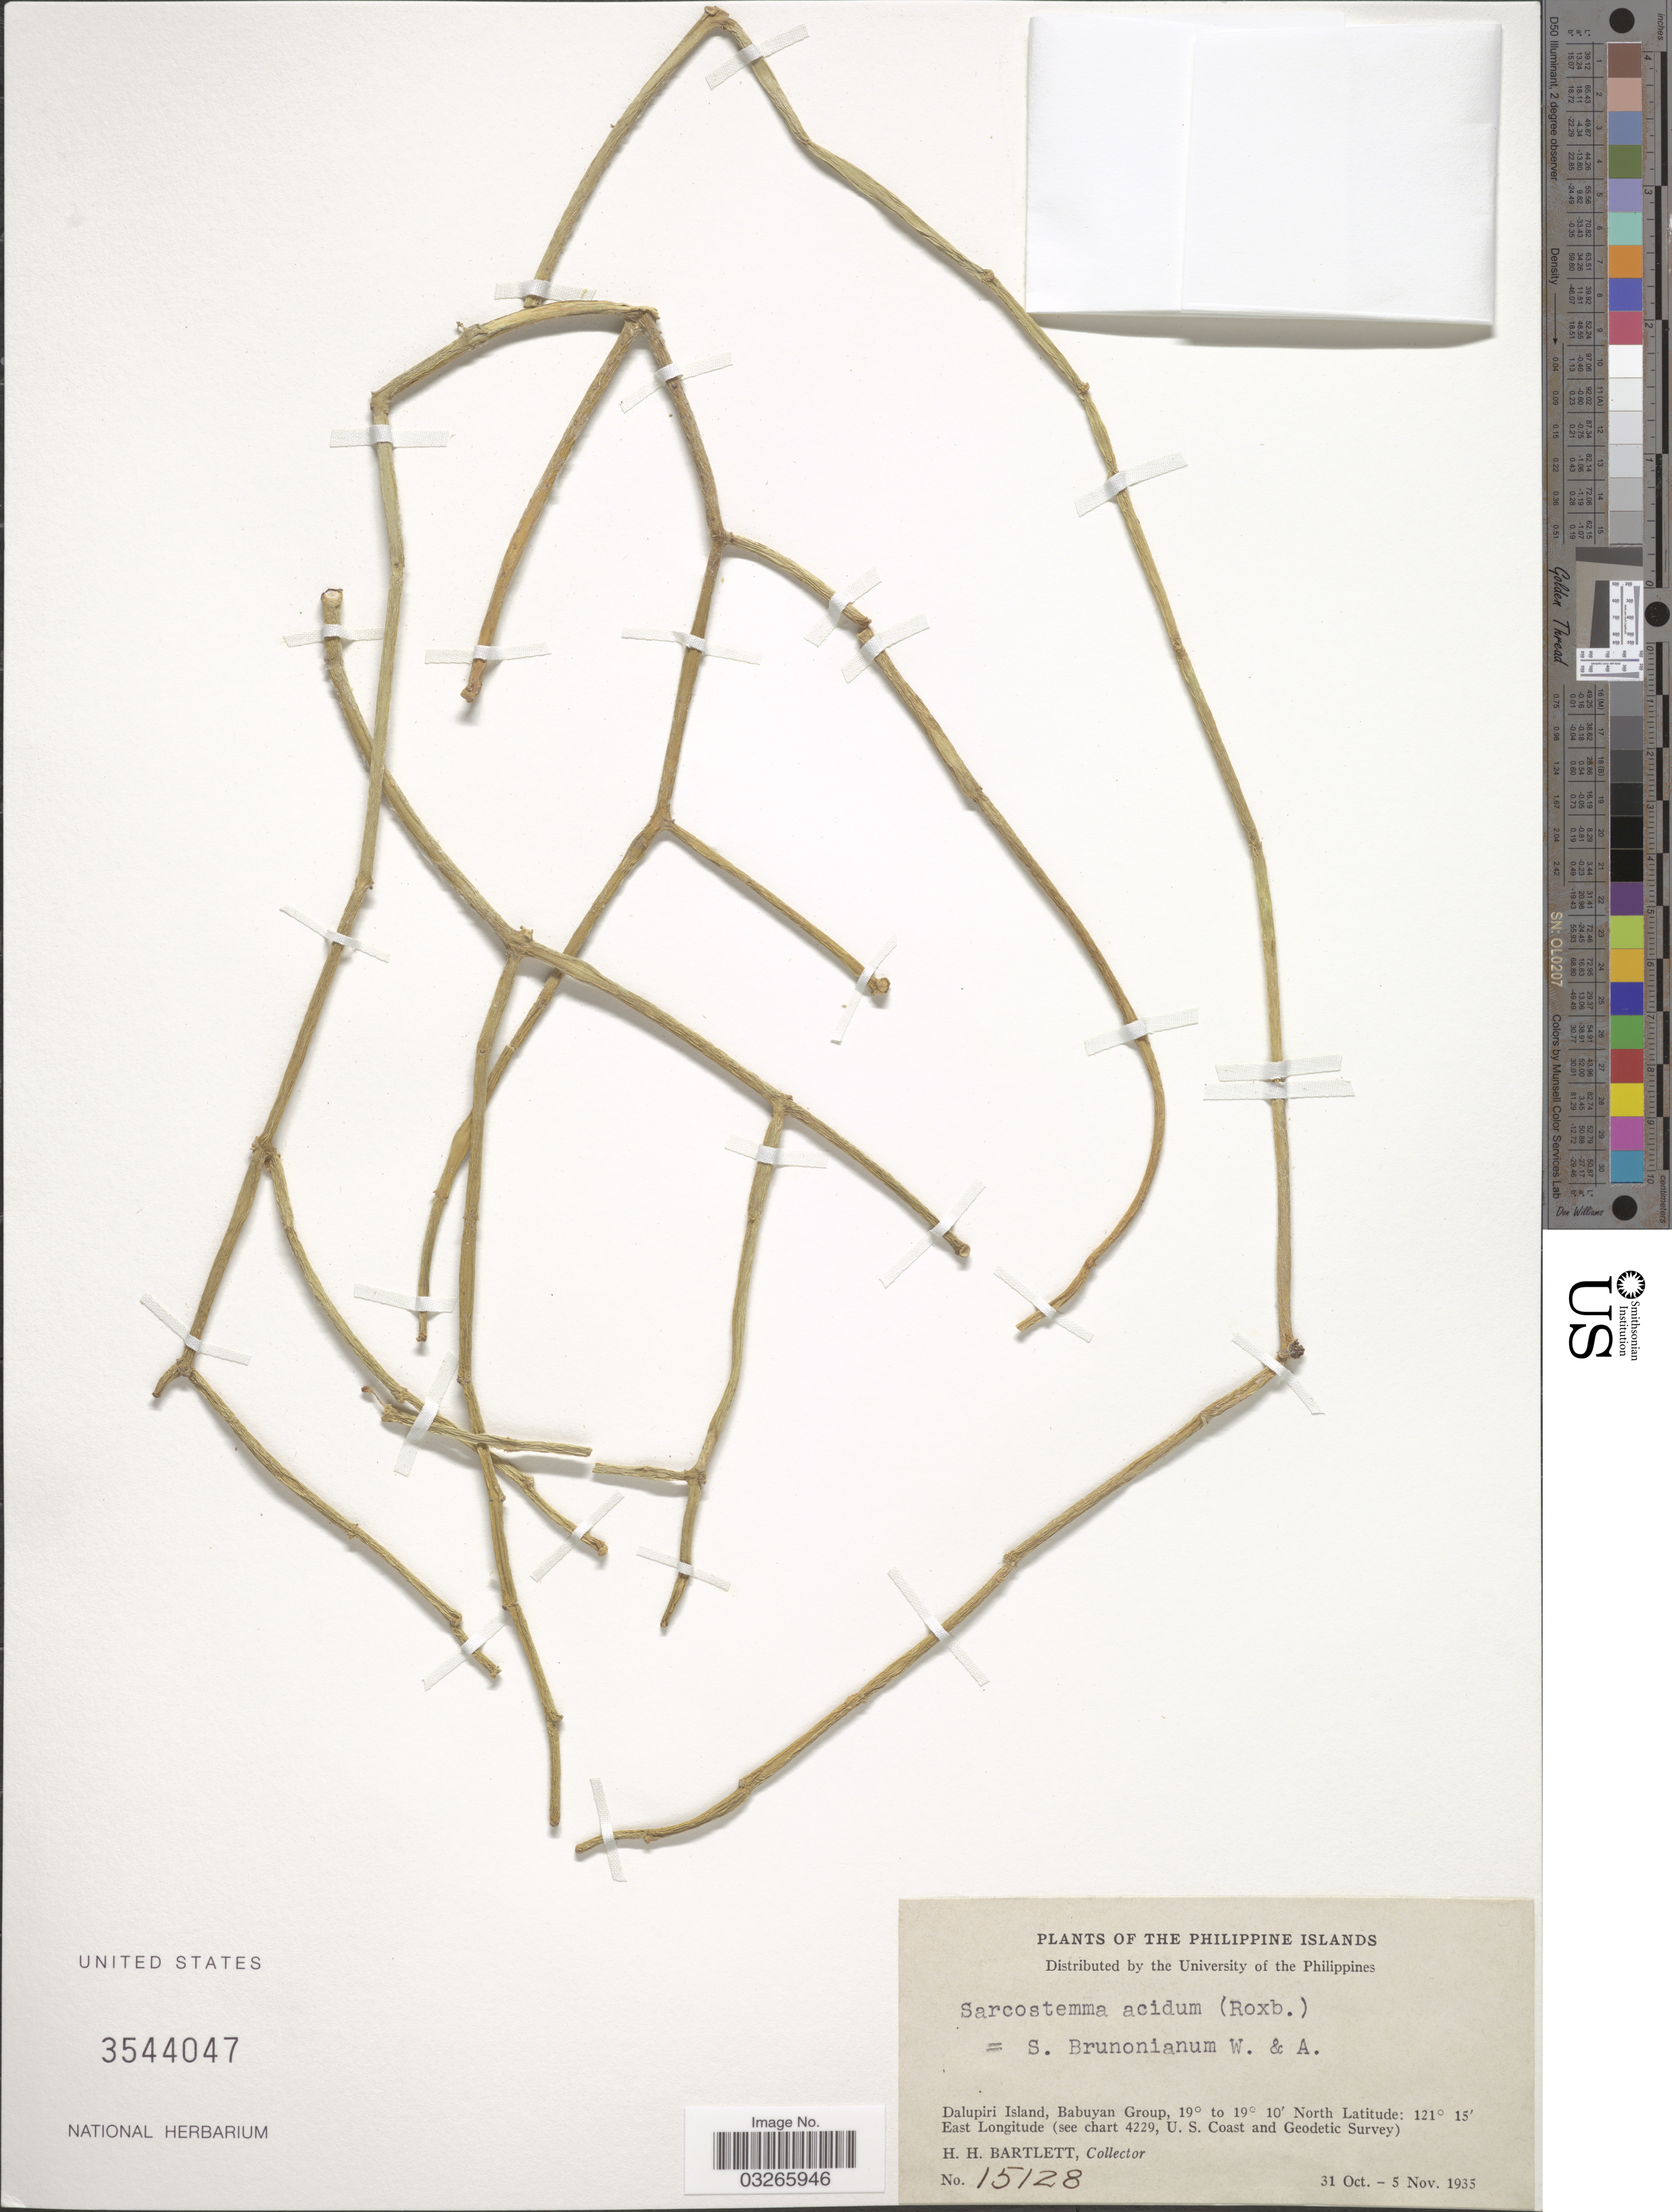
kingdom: Plantae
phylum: Tracheophyta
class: Magnoliopsida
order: Gentianales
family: Apocynaceae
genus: Sarcostemma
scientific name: Sarcostemma brunonianum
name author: Wight & Arn.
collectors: H. H. Bartlett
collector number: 15128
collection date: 1935-10-31/1935-11-05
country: Philippines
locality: Philippine Islands. Dalupiri Island, Babuyan Group. (See chart 4229, U.S. Coast and Geodetic Survey).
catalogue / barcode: US 3544047